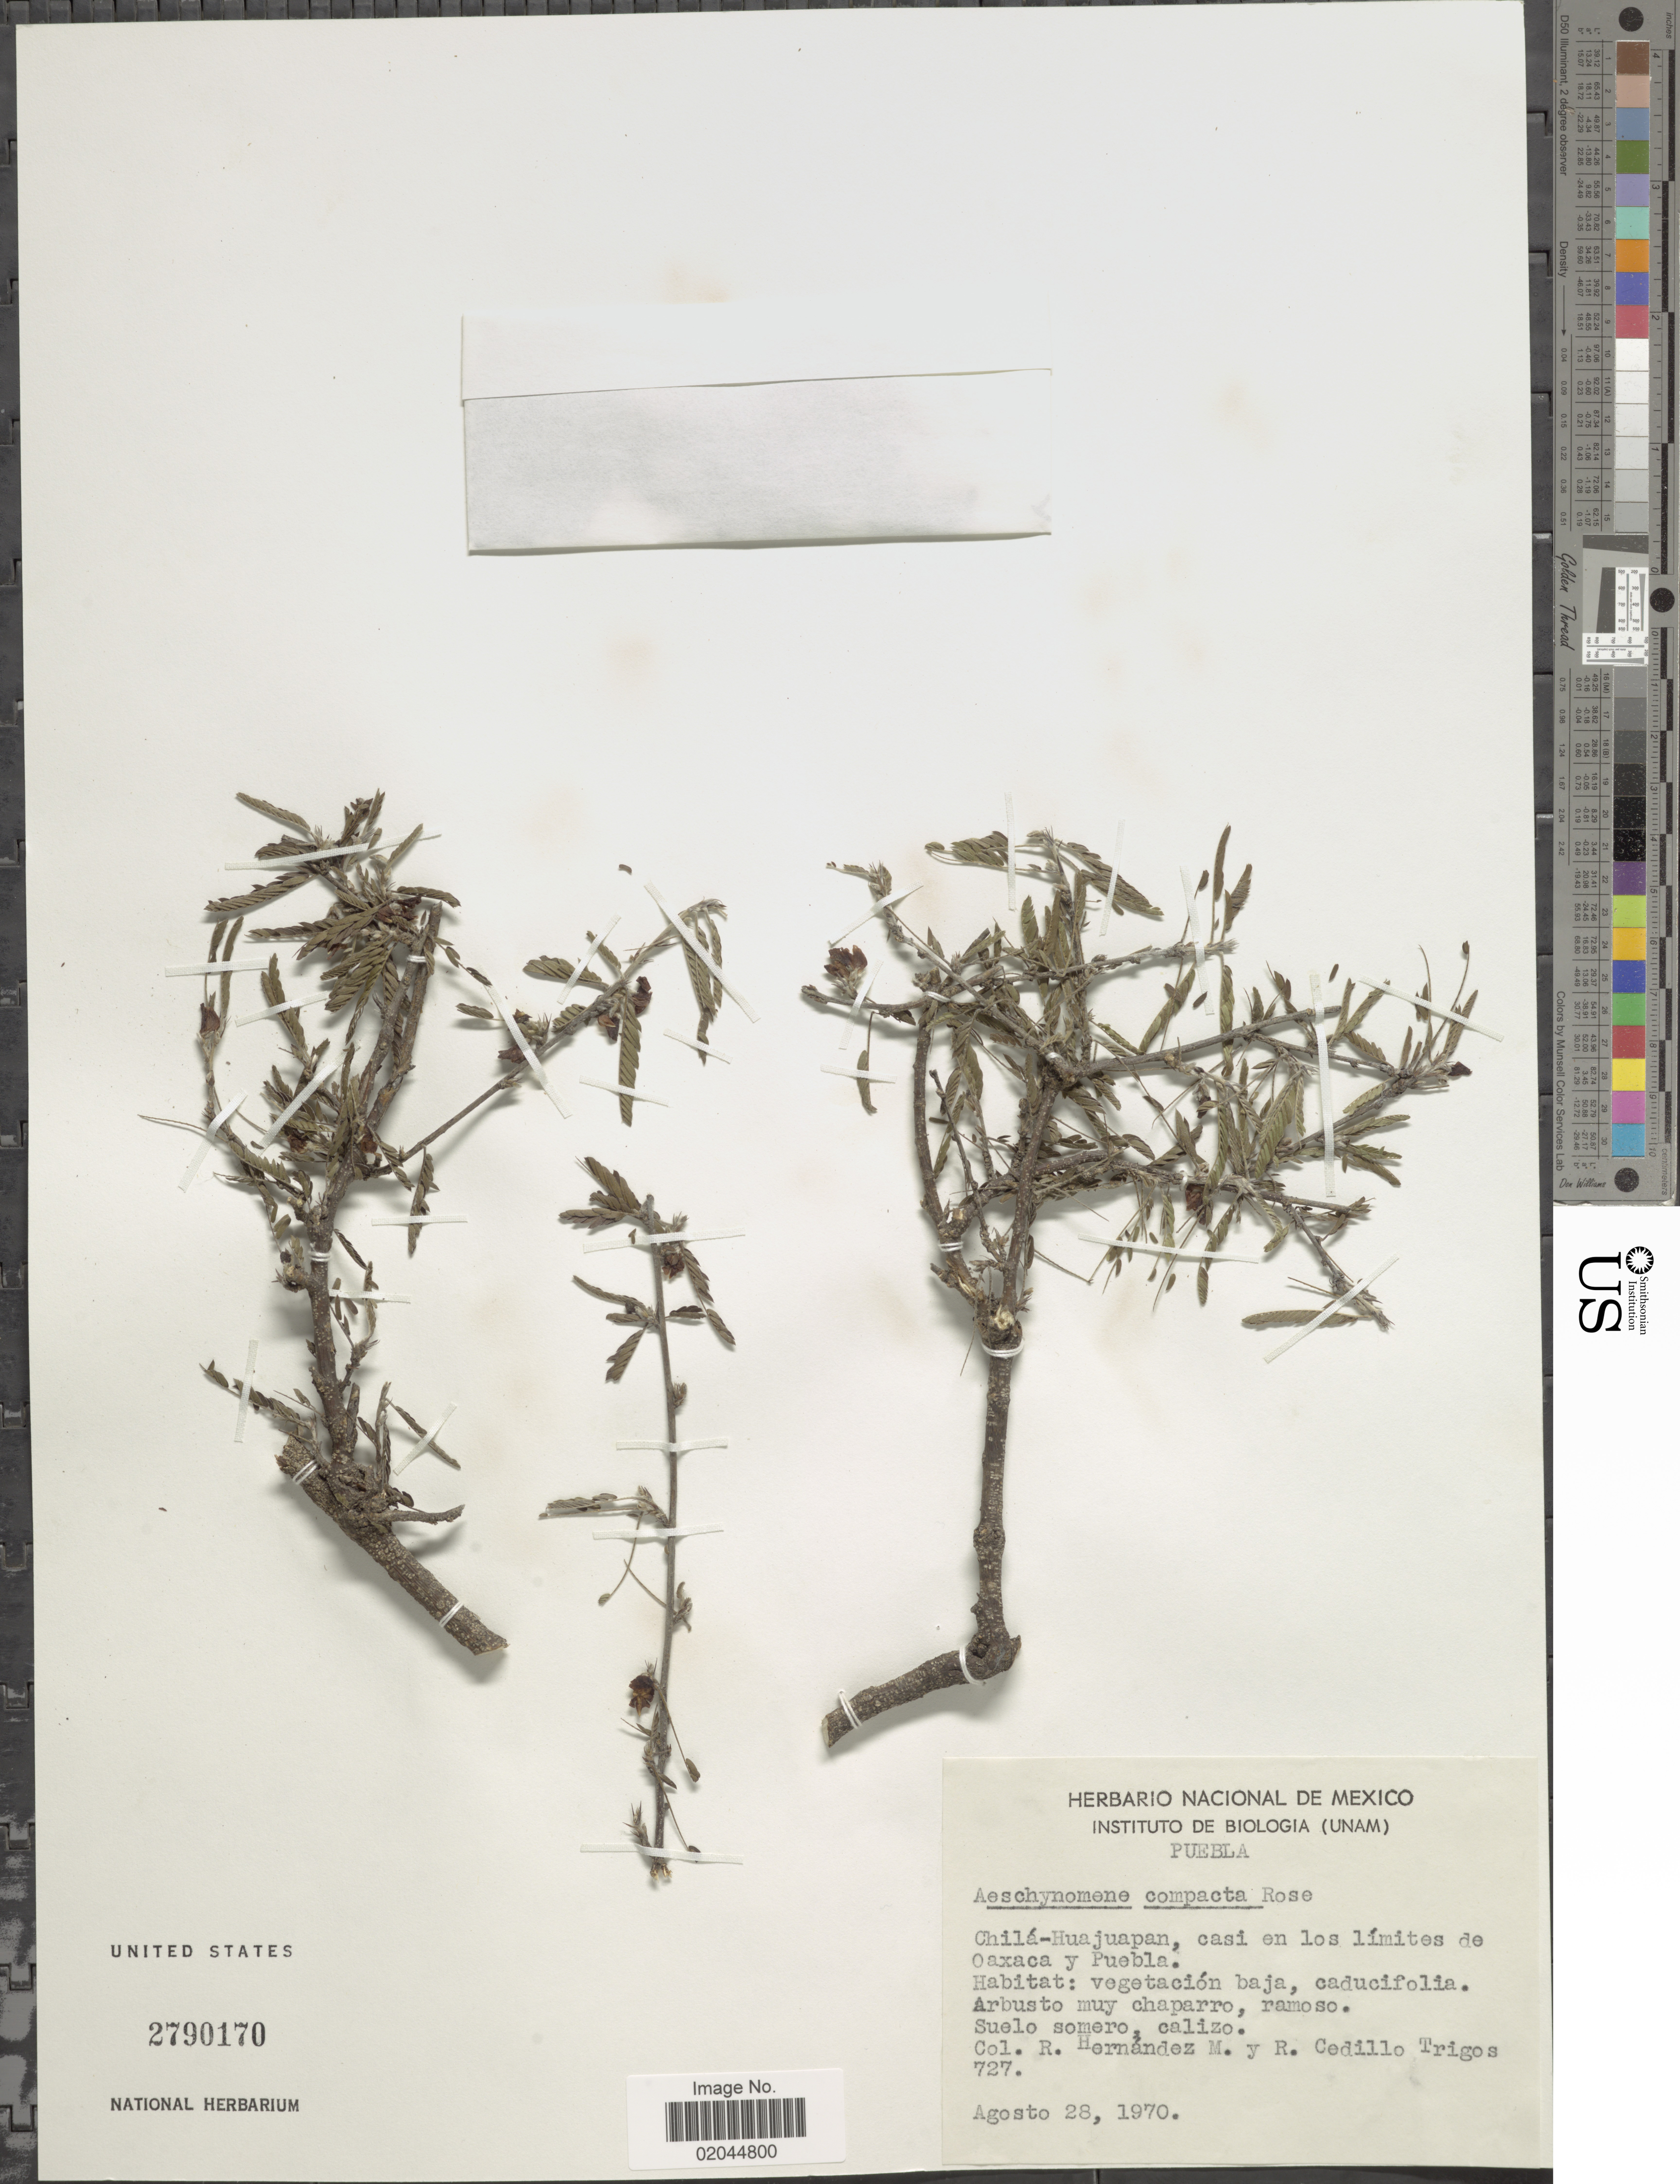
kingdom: Plantae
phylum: Tracheophyta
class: Magnoliopsida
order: Fabales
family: Fabaceae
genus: Aeschynomene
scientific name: Aeschynomene compacta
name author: Rose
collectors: R. Hernández M. & R. CedilloT.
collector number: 727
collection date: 1970-08-28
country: Mexico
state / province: Puebla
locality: Chila-Huajuapan, casi en los limites de Oaxaca y Puebla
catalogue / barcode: US 2790170